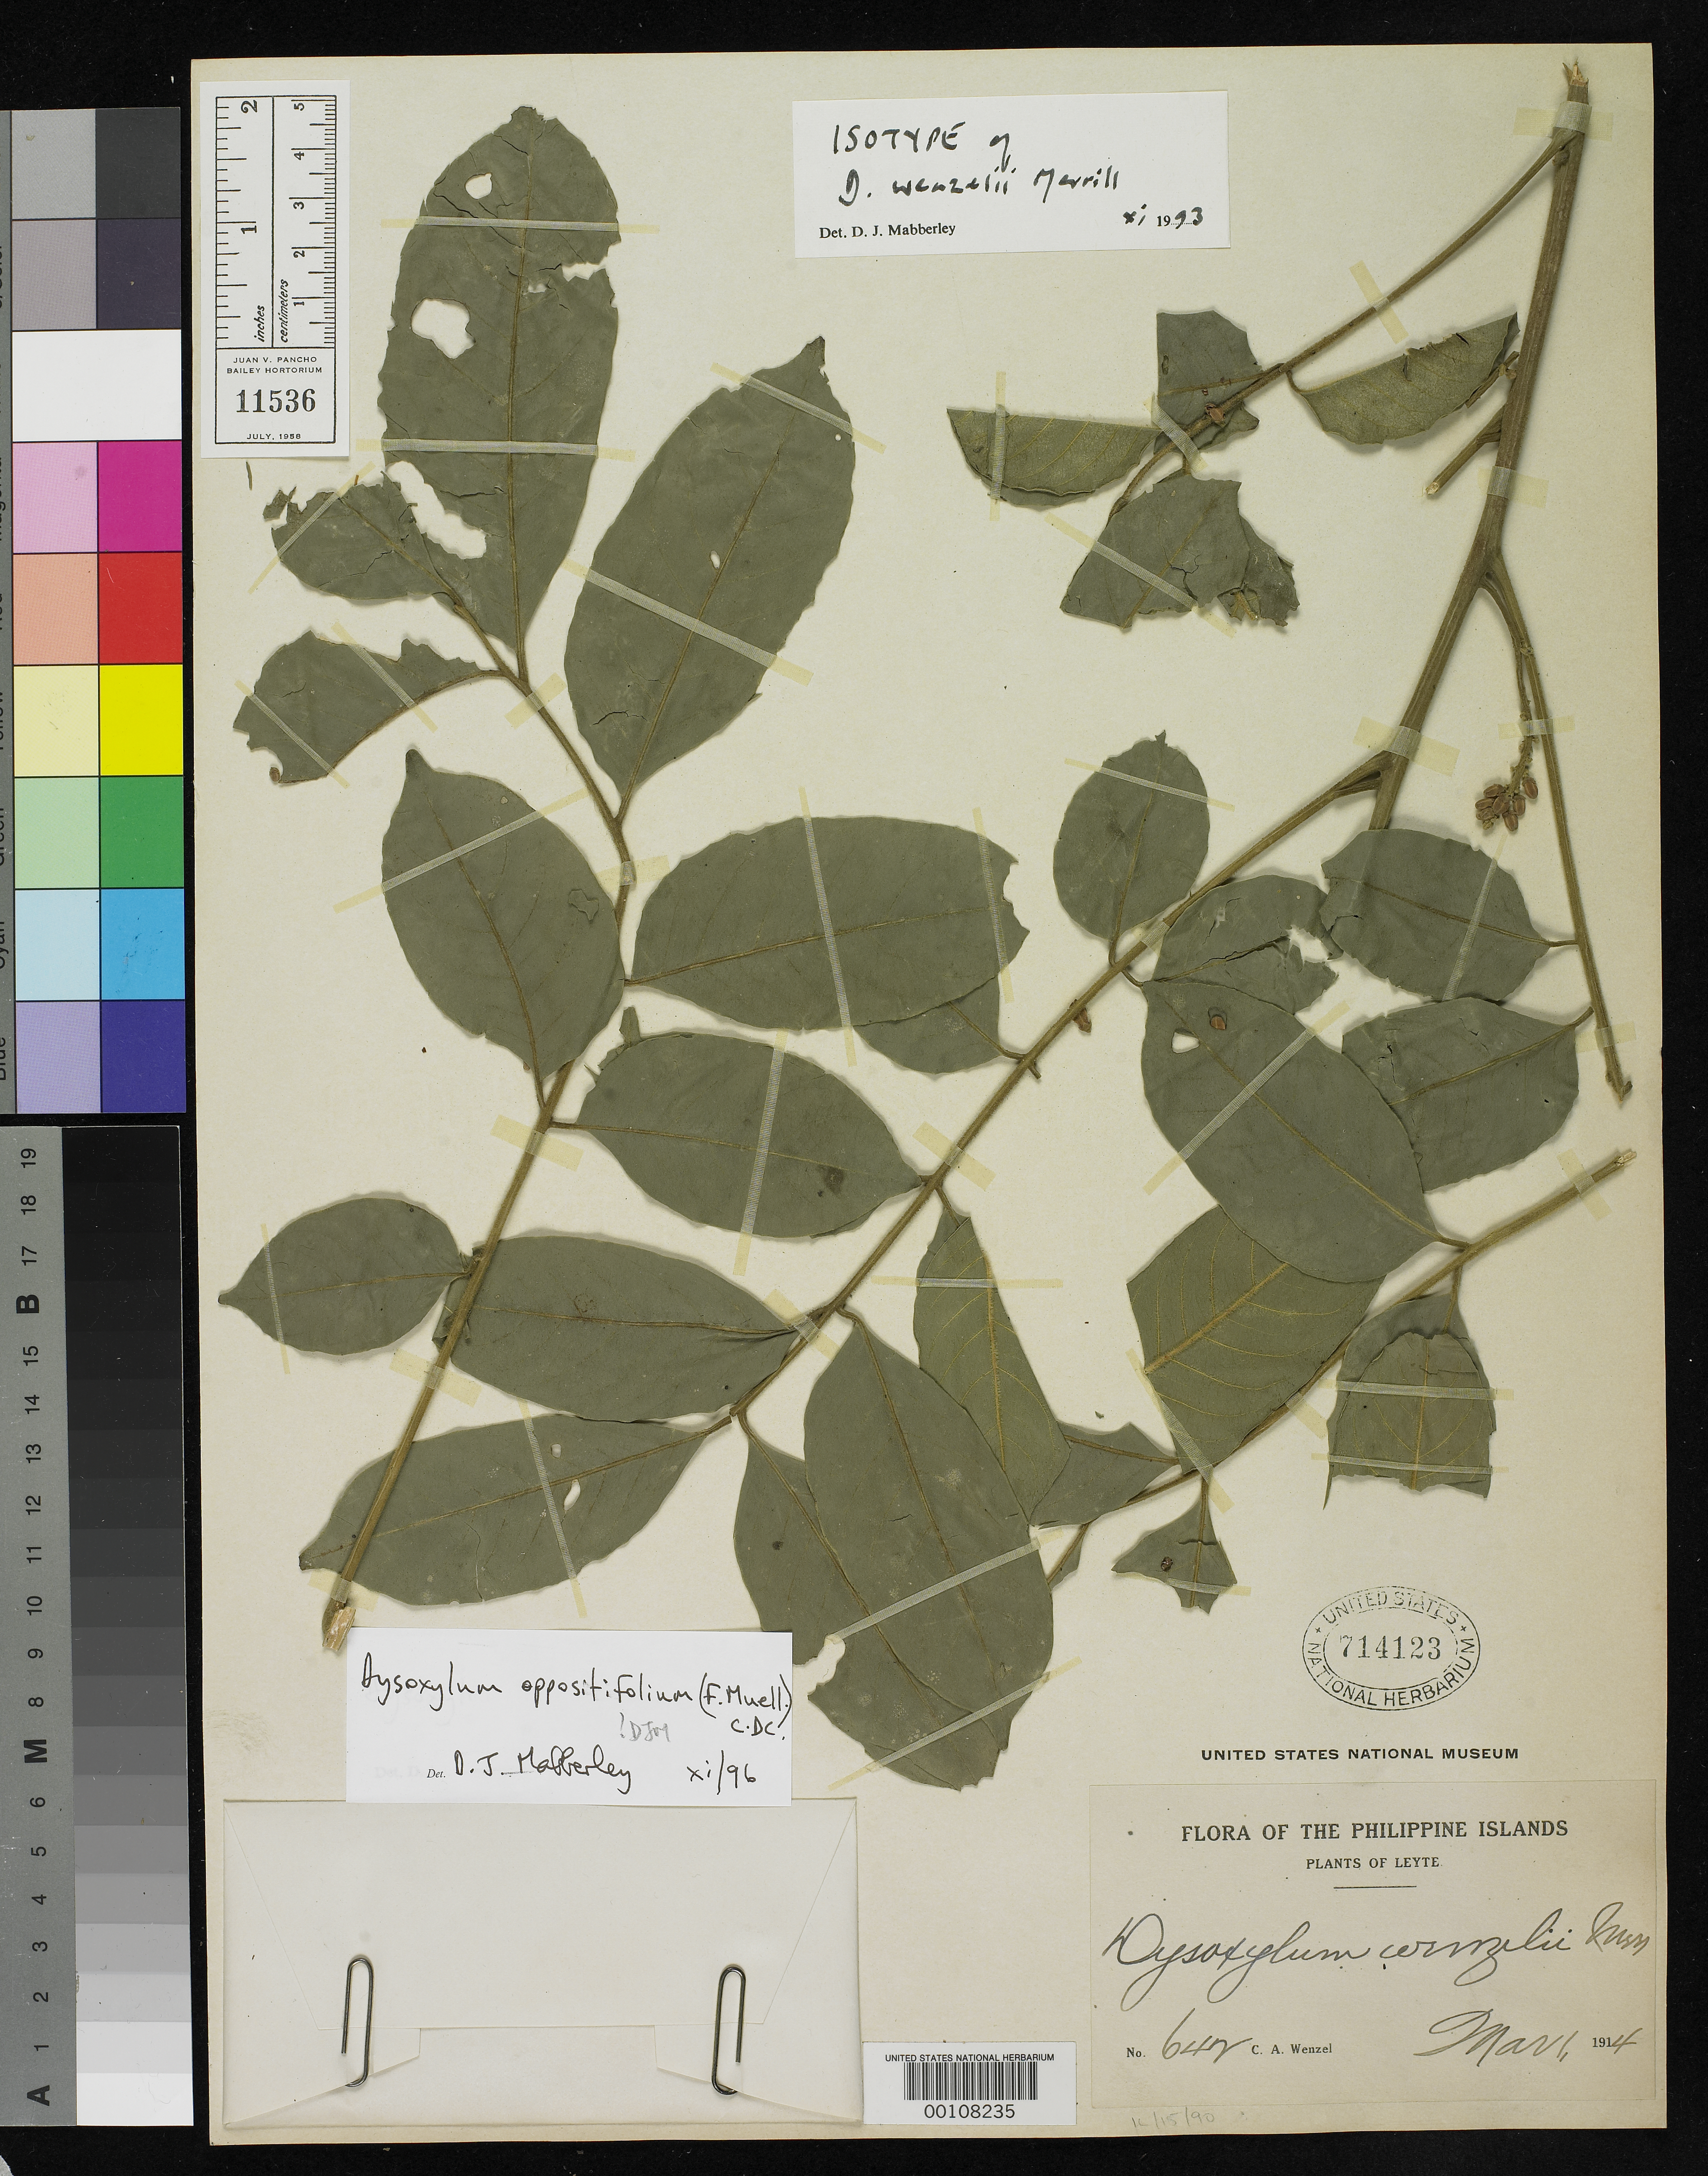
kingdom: Plantae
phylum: Tracheophyta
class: Magnoliopsida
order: Sapindales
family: Meliaceae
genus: Dysoxylum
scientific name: Dysoxylum wenzelii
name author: Merr.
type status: Isotype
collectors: C. Wenzel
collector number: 642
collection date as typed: Mar 1914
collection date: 1914-03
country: Philippines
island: Leyte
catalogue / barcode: US 714123